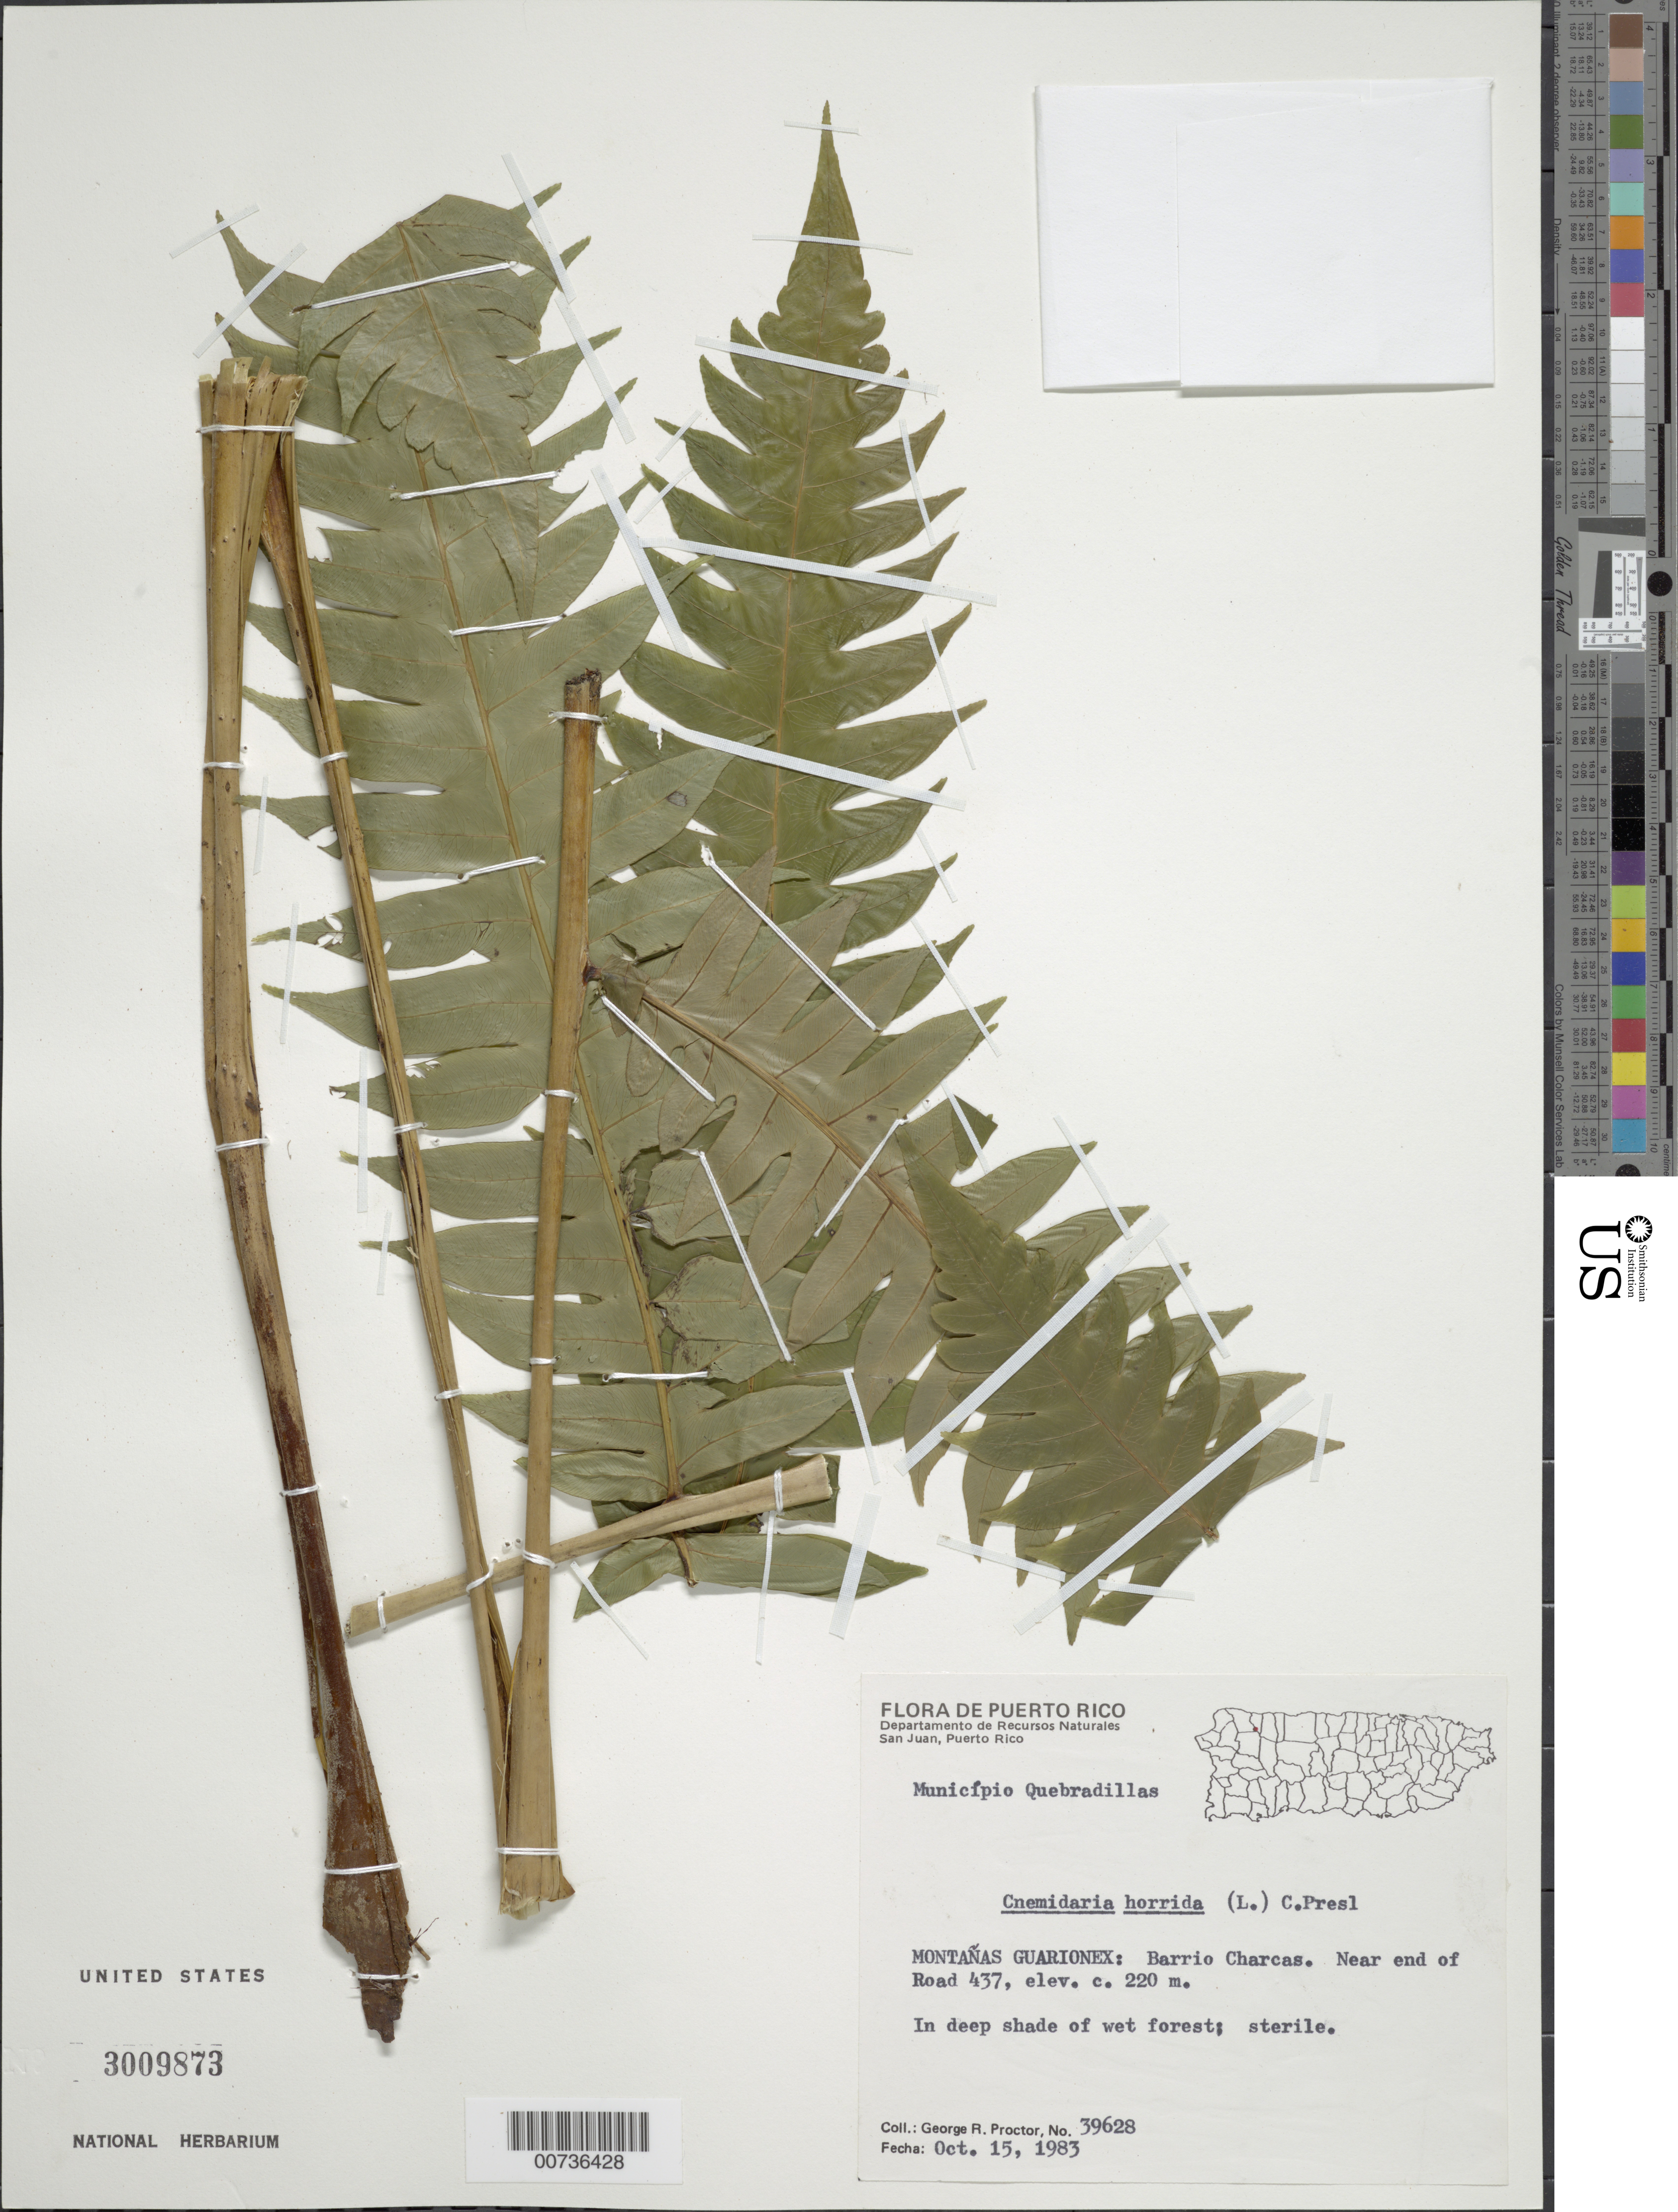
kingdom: Plantae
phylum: Tracheophyta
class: Polypodiopsida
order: Cyatheales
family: Cyatheaceae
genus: Cyathea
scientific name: Cyathea horrida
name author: (L.) Sm.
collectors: G. R. Proctor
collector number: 39628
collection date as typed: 15 Oct 1983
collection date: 1983-10-15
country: Puerto Rico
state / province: Quebradillas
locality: Montañas Guarionex: Barrio Charcas. Near end of Road 437. Municipio Quebradillas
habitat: In deep shade of wet forest; sterile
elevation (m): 220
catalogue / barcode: US 3009873